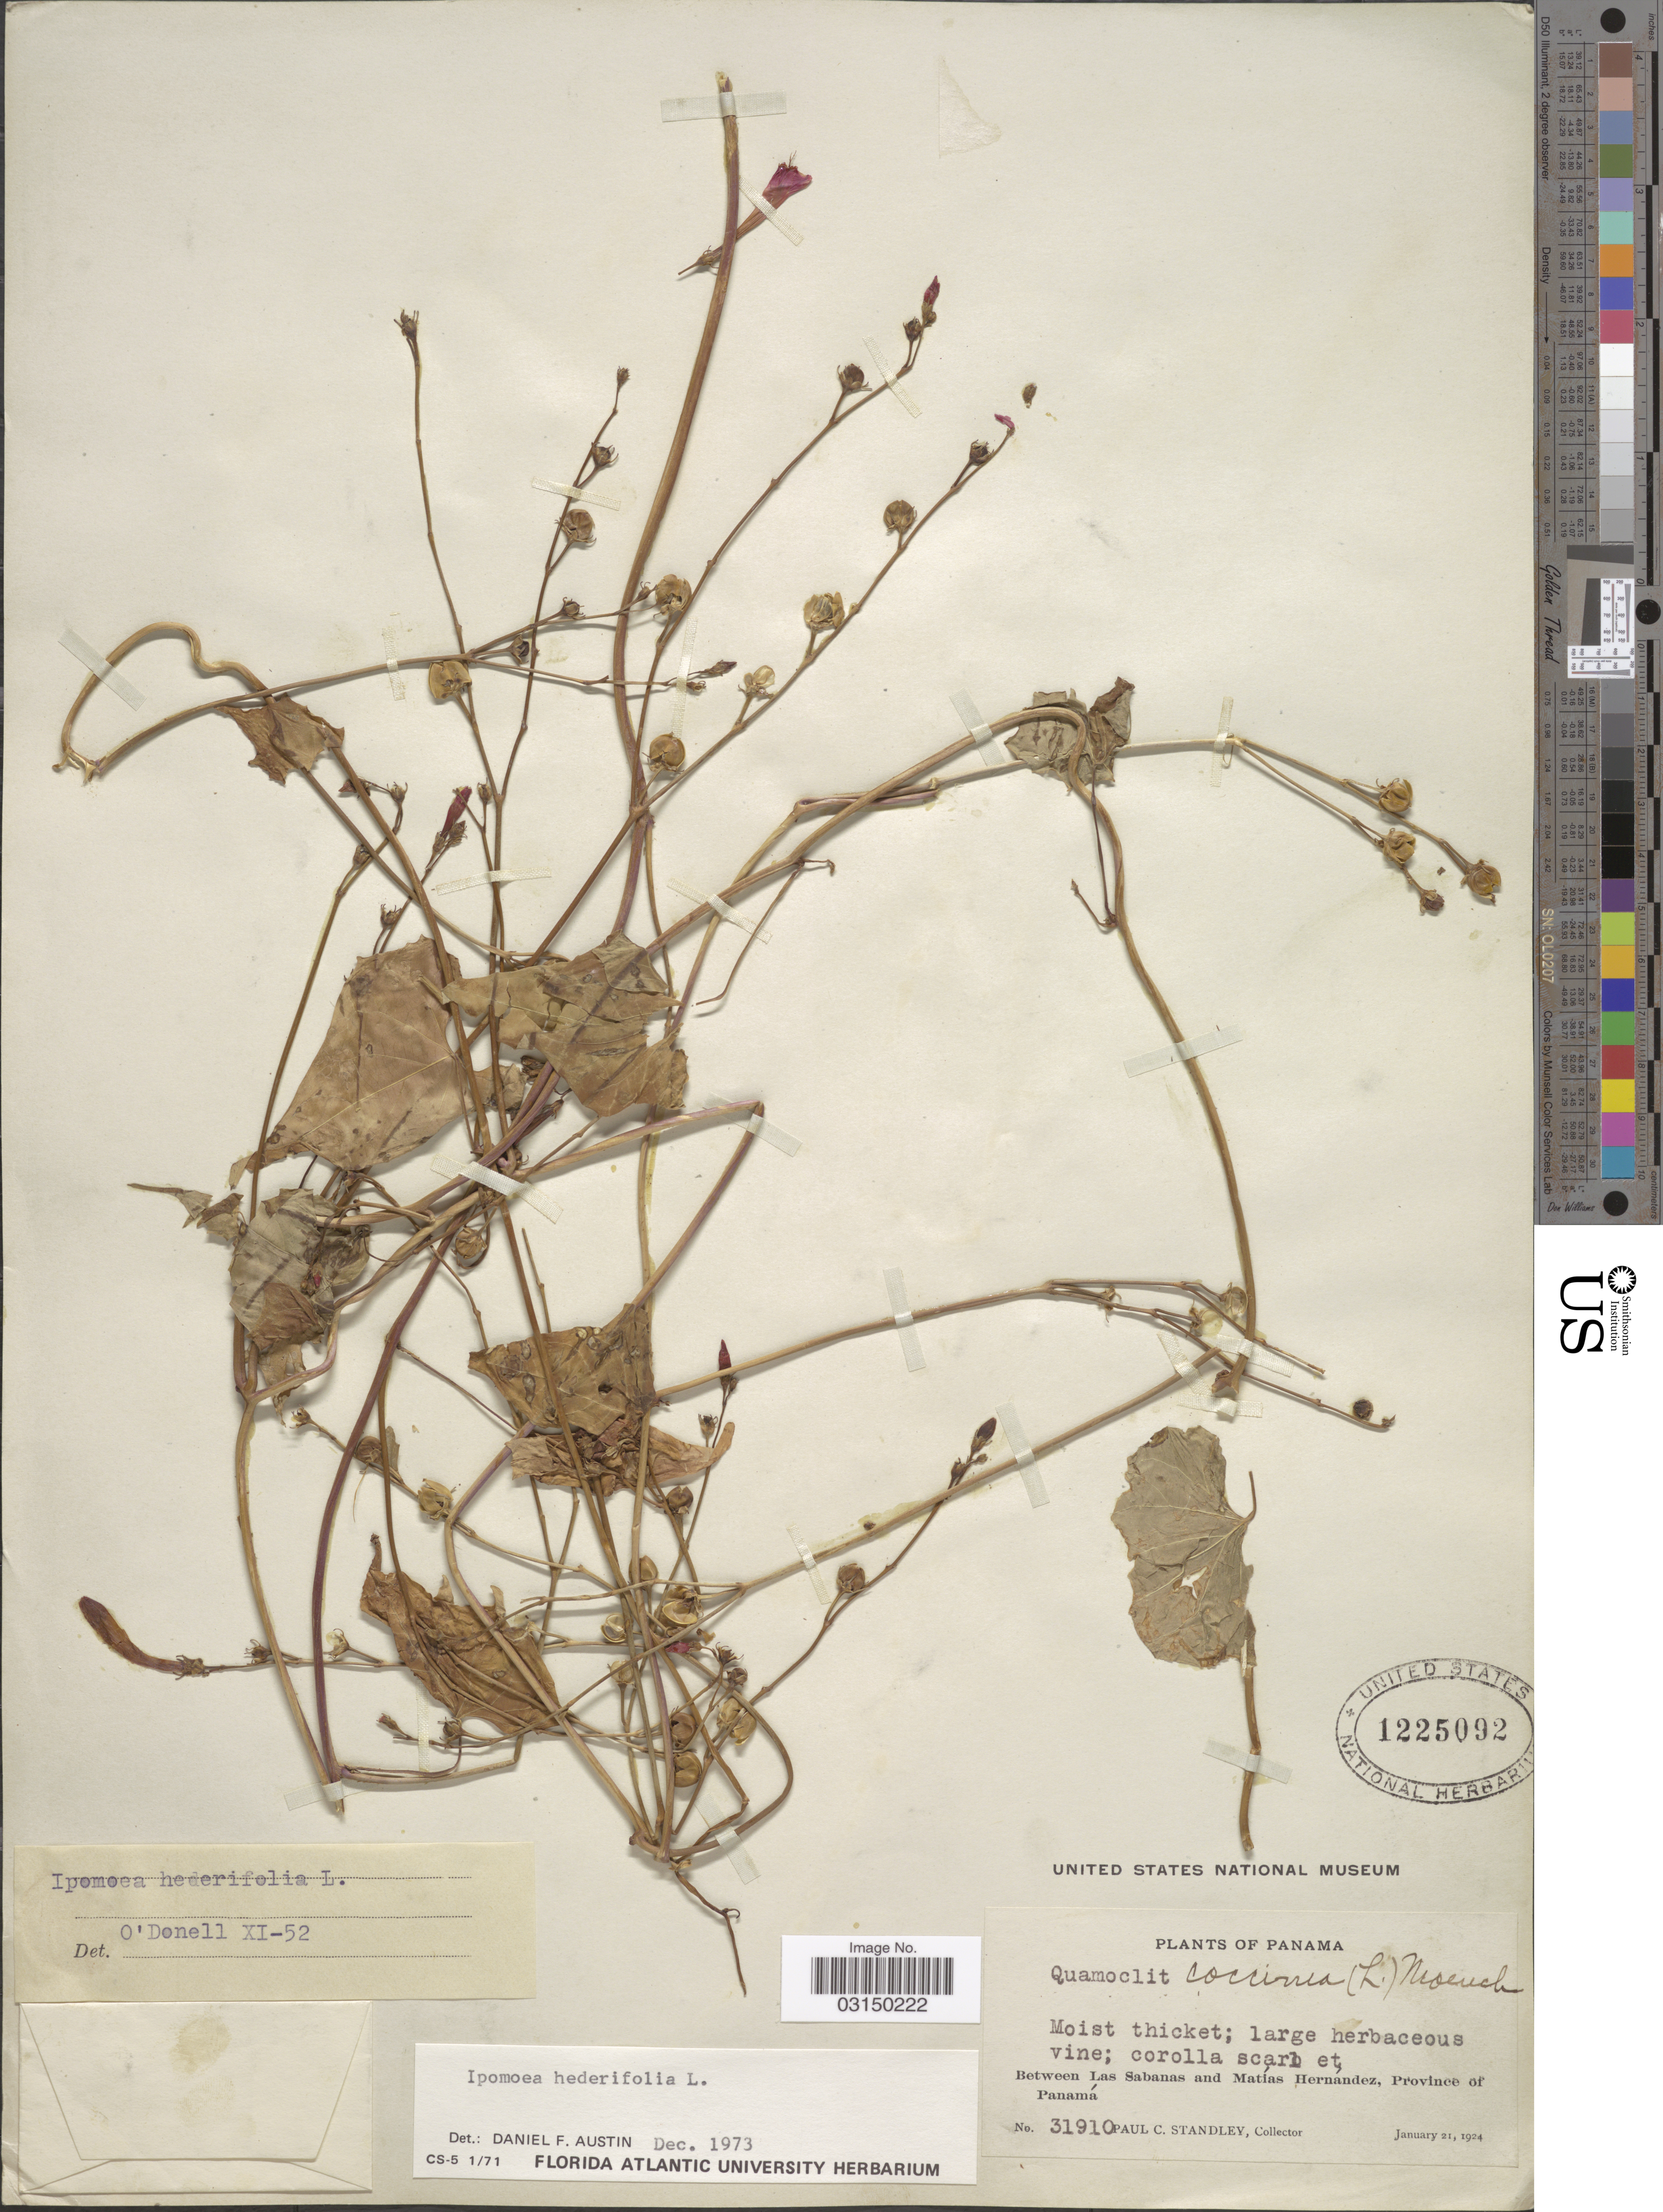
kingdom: Plantae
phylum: Tracheophyta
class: Magnoliopsida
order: Solanales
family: Convolvulaceae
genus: Ipomoea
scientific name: Ipomoea hederifolia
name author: L.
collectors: P. C. Standley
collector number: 31910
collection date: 1924-01-21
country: Panama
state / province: Panamá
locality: Between Las Sabanas and Matías Hernández.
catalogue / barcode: US 1225092